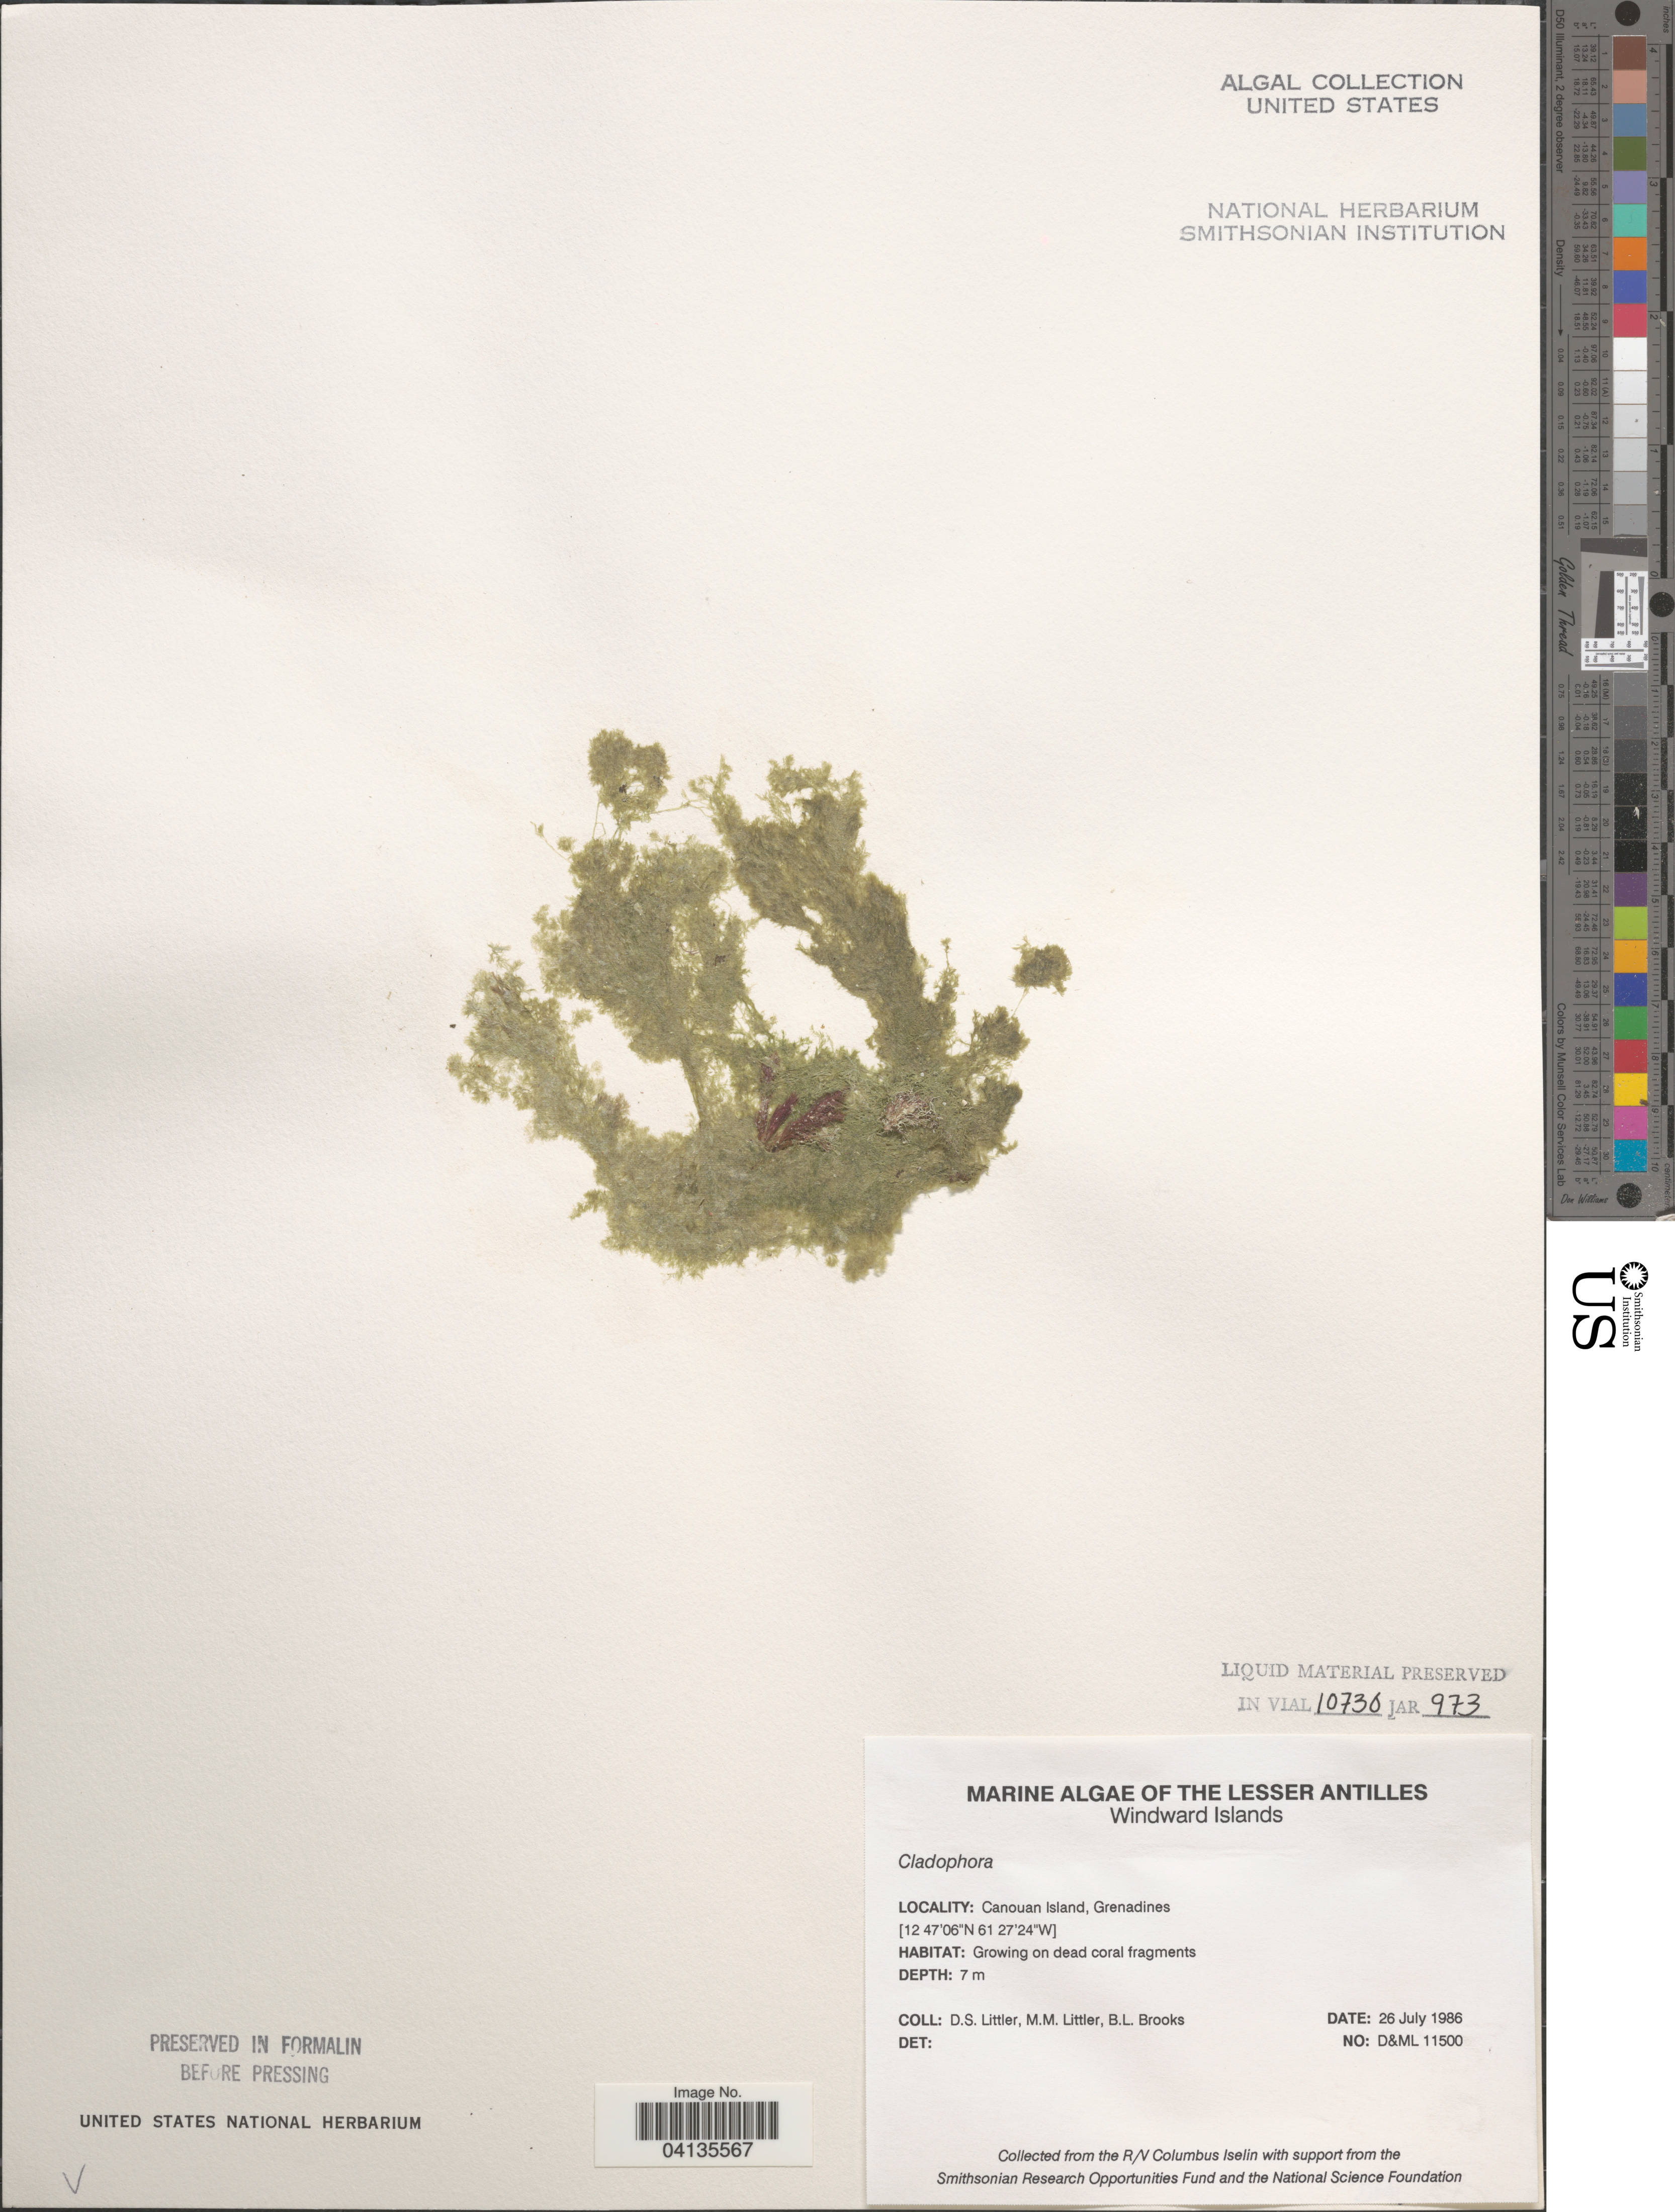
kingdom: Plantae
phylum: Chlorophyta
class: Ulvophyceae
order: Cladophorales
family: Cladophoraceae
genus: Cladophora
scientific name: Cladophora sp.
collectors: D. S. Littler & B. Brooks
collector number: D&ML11500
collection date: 1986-07-26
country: St. Vincent - Grenadines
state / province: Grenadines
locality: The Lesser Antilles. Windward Islands. Canouan Island.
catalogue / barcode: US 328846